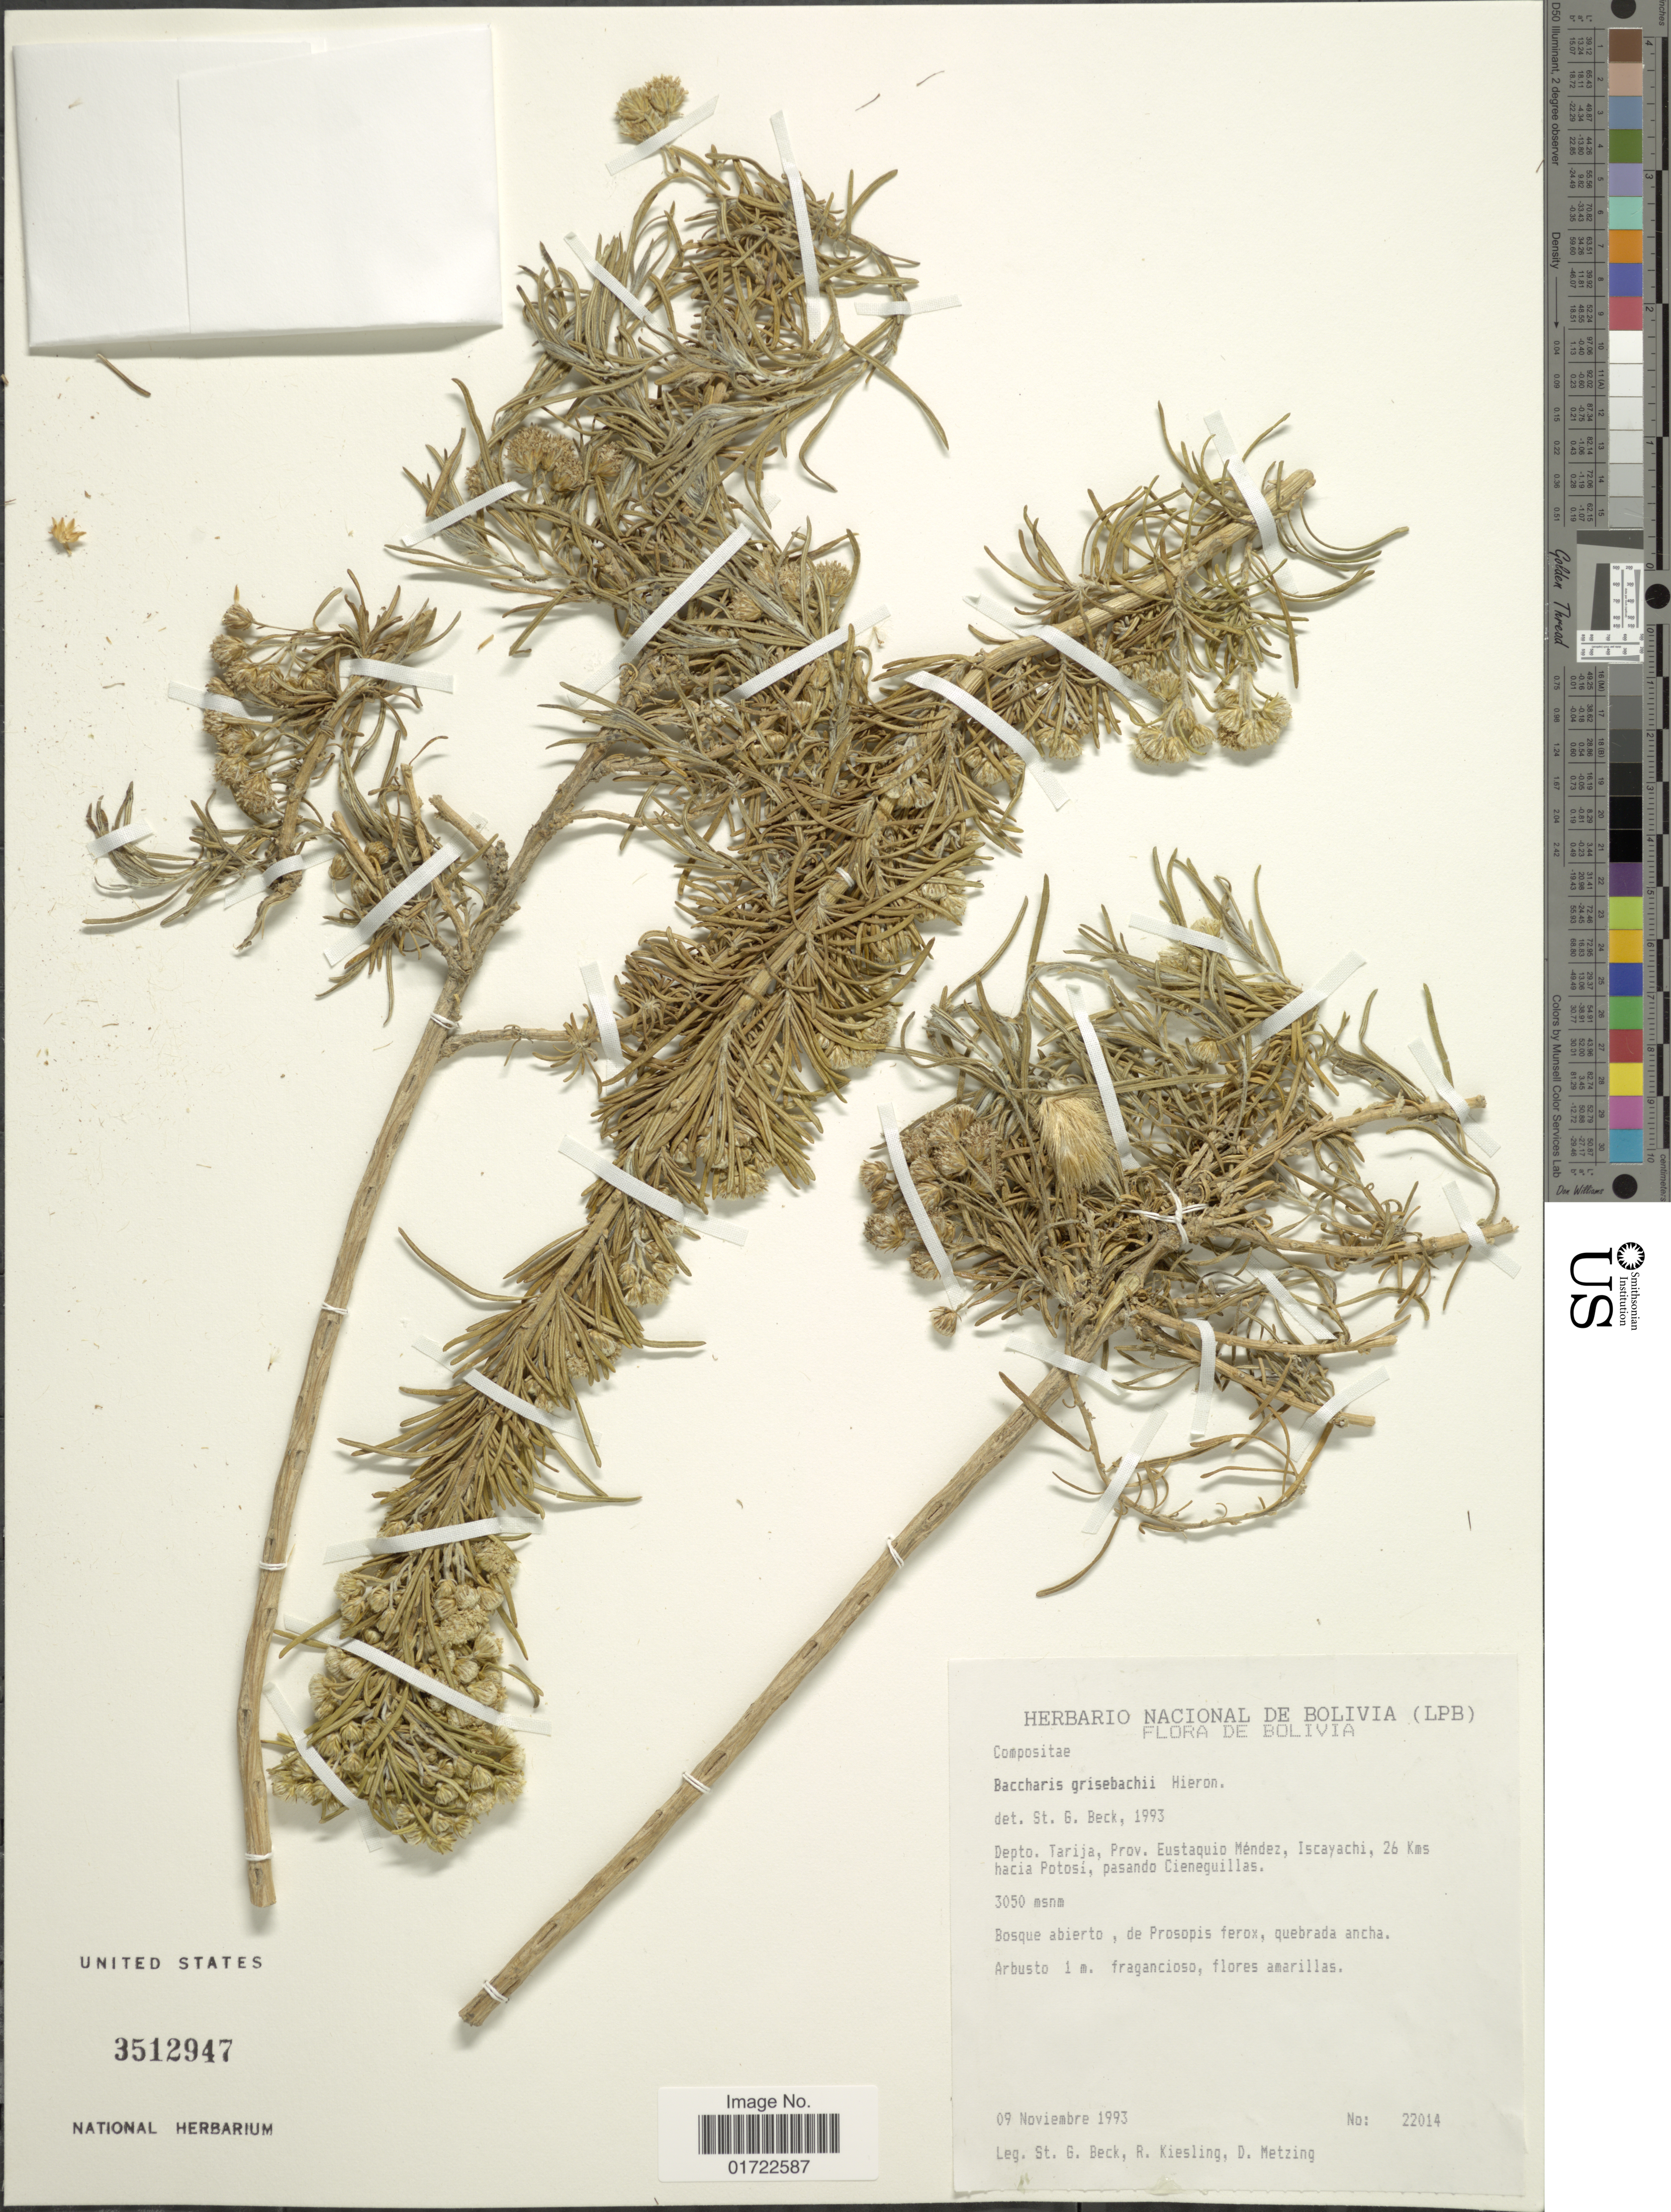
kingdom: Plantae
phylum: Tracheophyta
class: Magnoliopsida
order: Asterales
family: Asteraceae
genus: Baccharis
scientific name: Baccharis grisebachii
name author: Hieron.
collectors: S. G. Beck, R. Kiesling & D. Metzing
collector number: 22014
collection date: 1993-11-09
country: Bolivia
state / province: Tarija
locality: Prov. Eustaquio Mendez, Iscayachi, 26 Kas hacia Potosi, pasando Cienquillas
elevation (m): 3050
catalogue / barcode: US 3512947